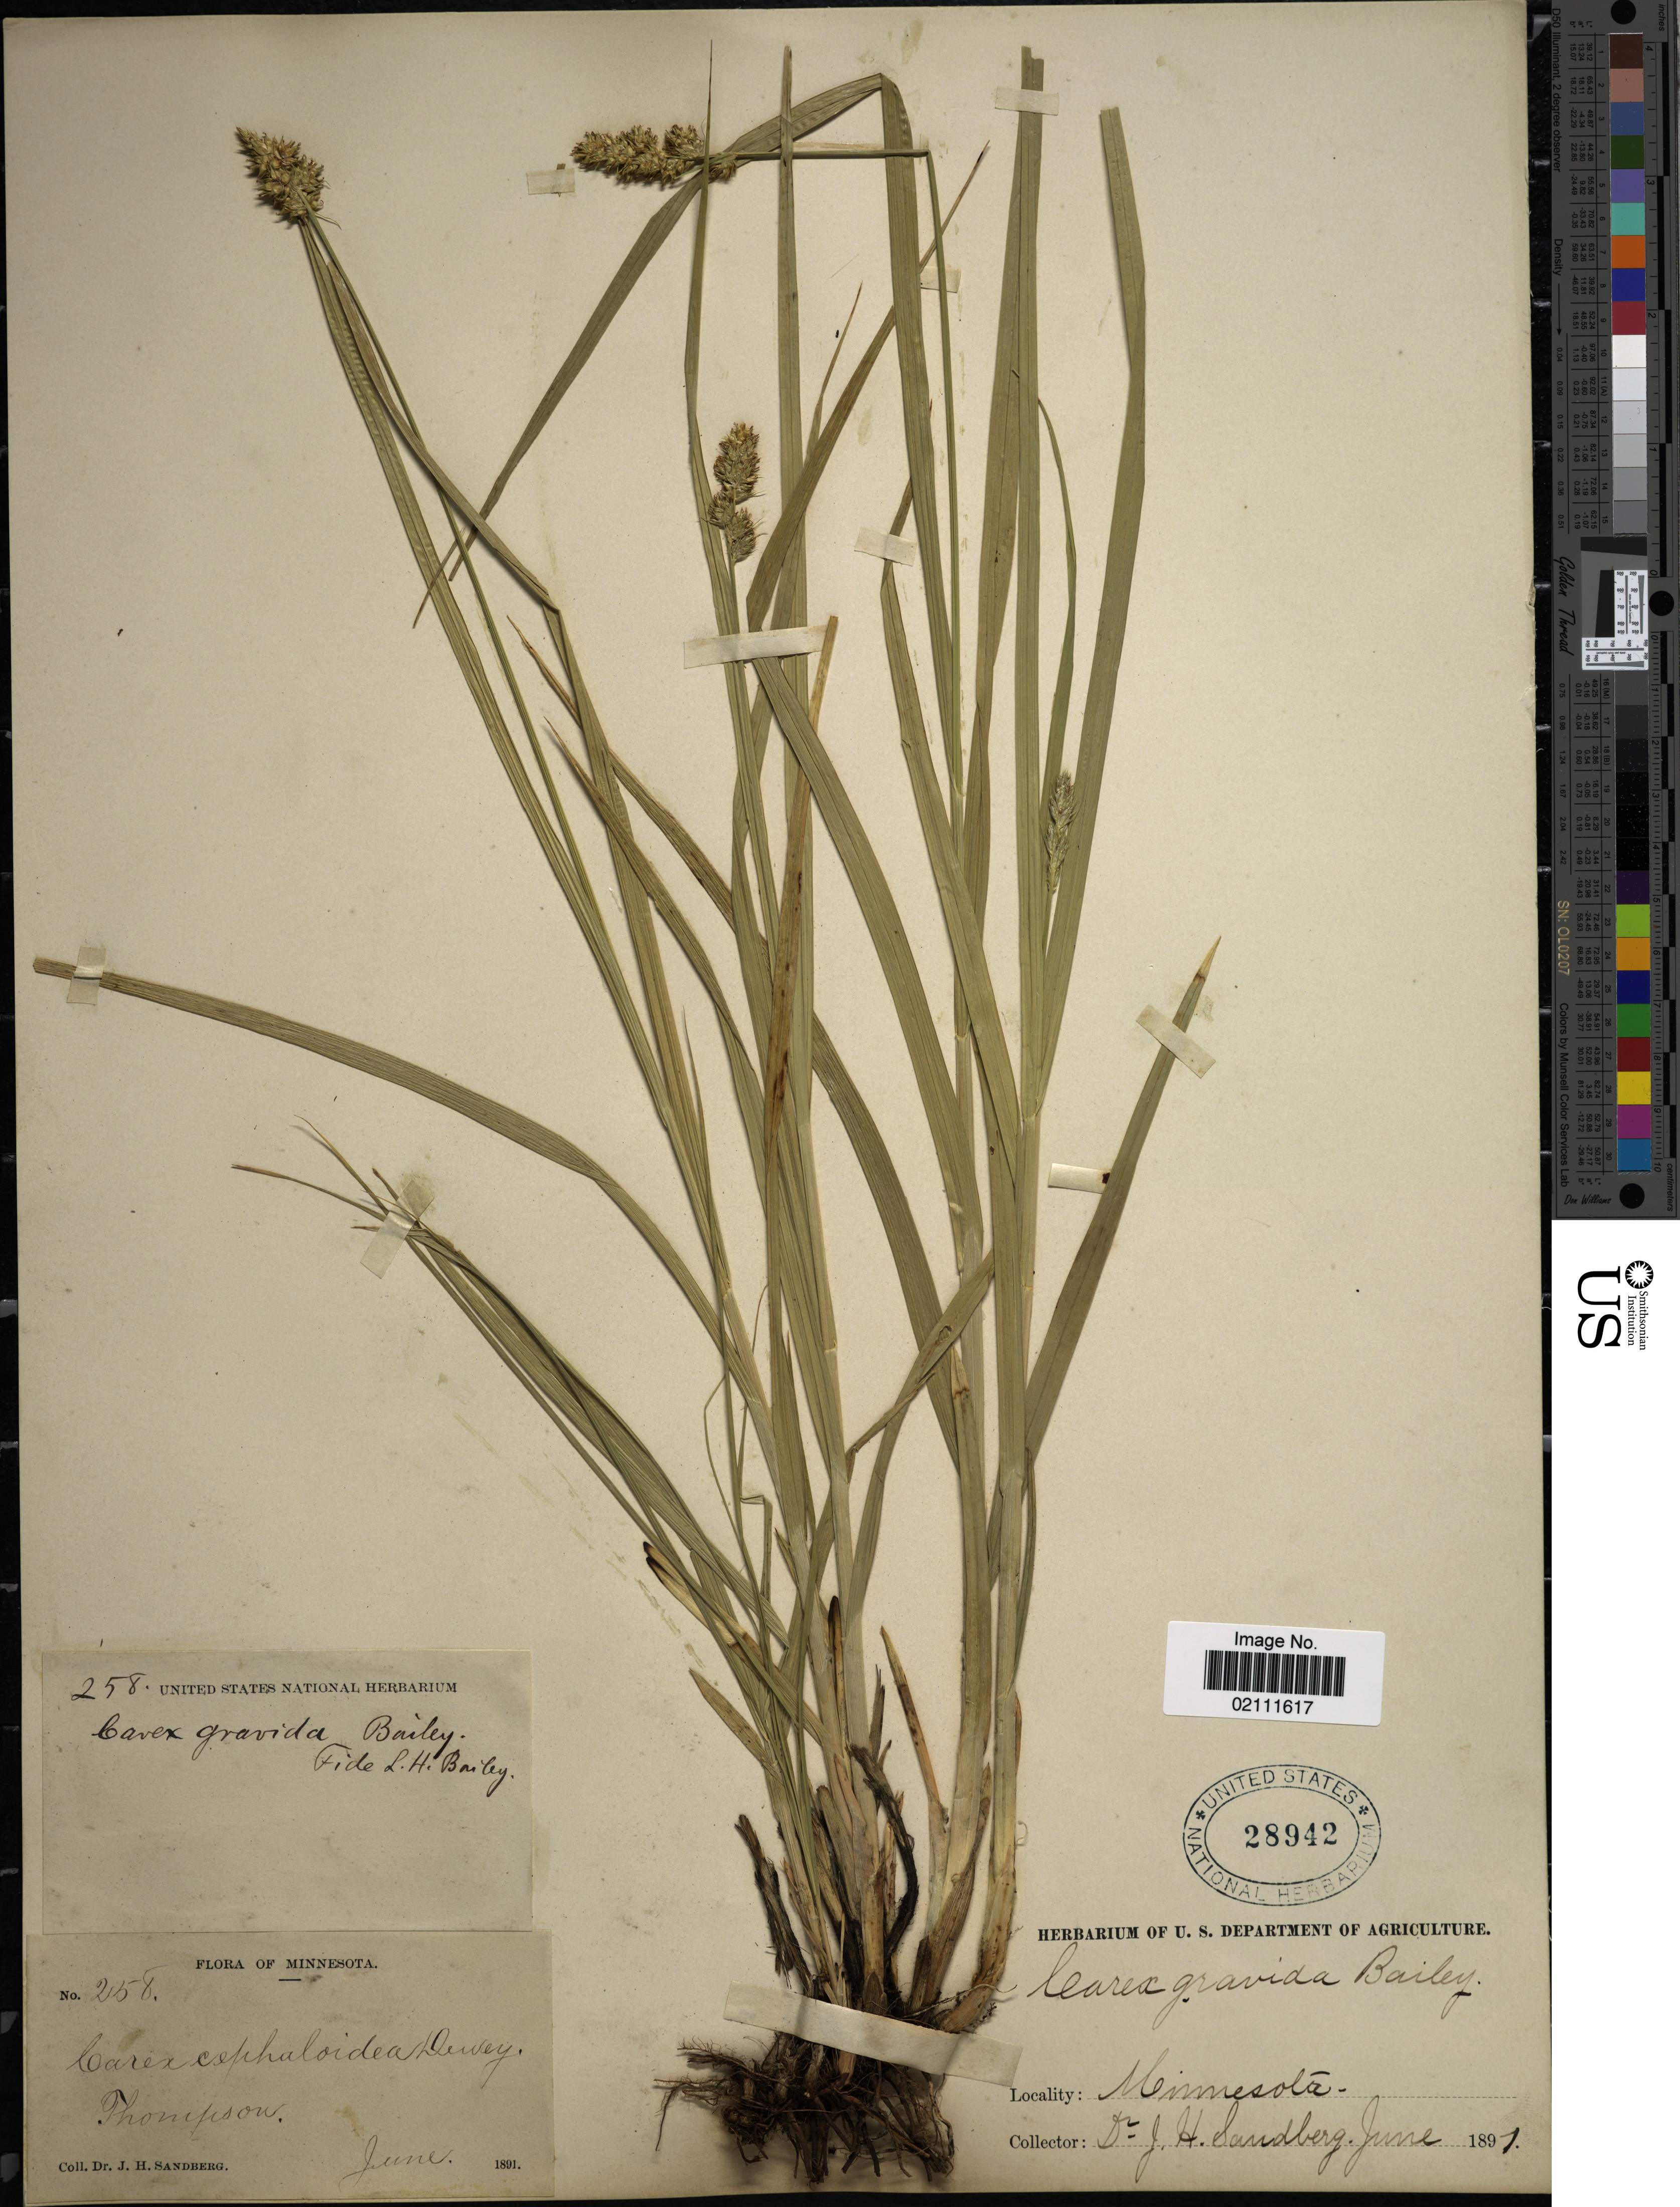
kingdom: Plantae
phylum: Tracheophyta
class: Liliopsida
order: Poales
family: Cyperaceae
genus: Carex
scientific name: Carex gravida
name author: L.H. Bailey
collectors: J. H. Sandberg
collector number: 258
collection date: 1891-06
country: United States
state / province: Minnesota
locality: Thomson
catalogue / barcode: US 28942